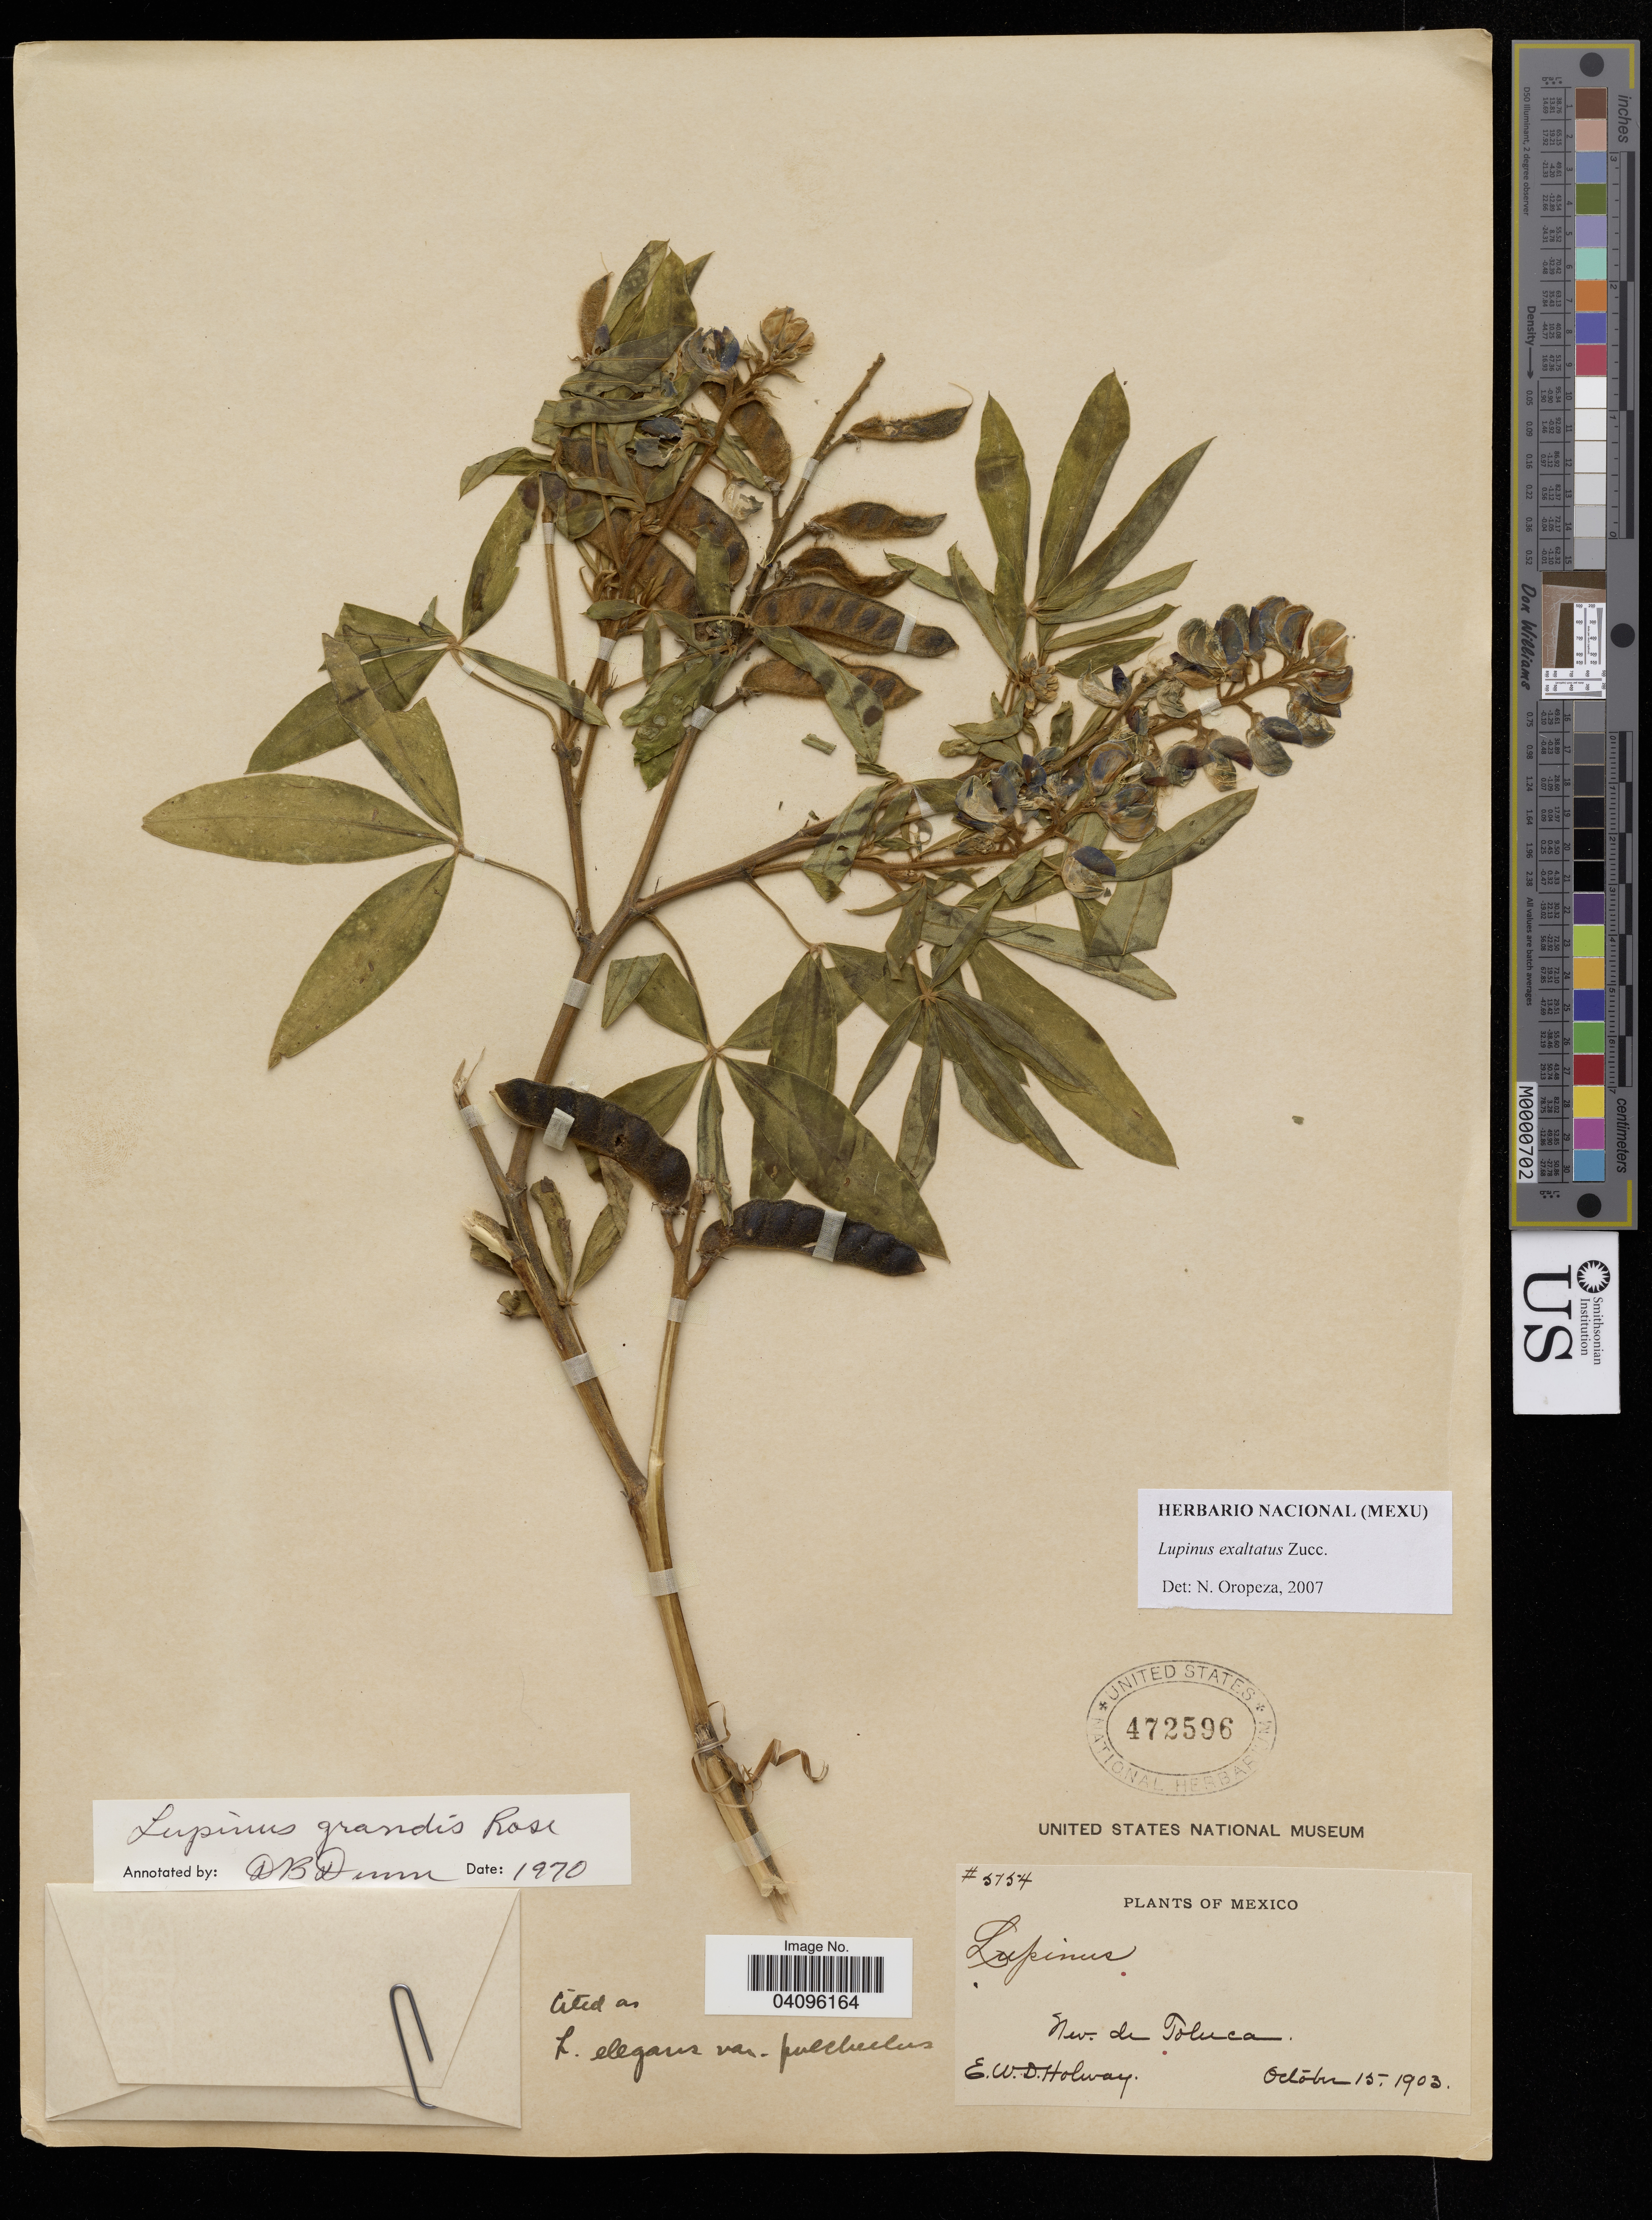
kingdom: Plantae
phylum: Tracheophyta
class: Magnoliopsida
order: Fabales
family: Fabaceae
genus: Lupinus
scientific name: Lupinus exaltatus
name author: Zucc.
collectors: E. Holway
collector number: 5754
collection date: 1903-10-15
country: Mexico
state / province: México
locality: Nw. de Poluca.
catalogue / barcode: US 472596